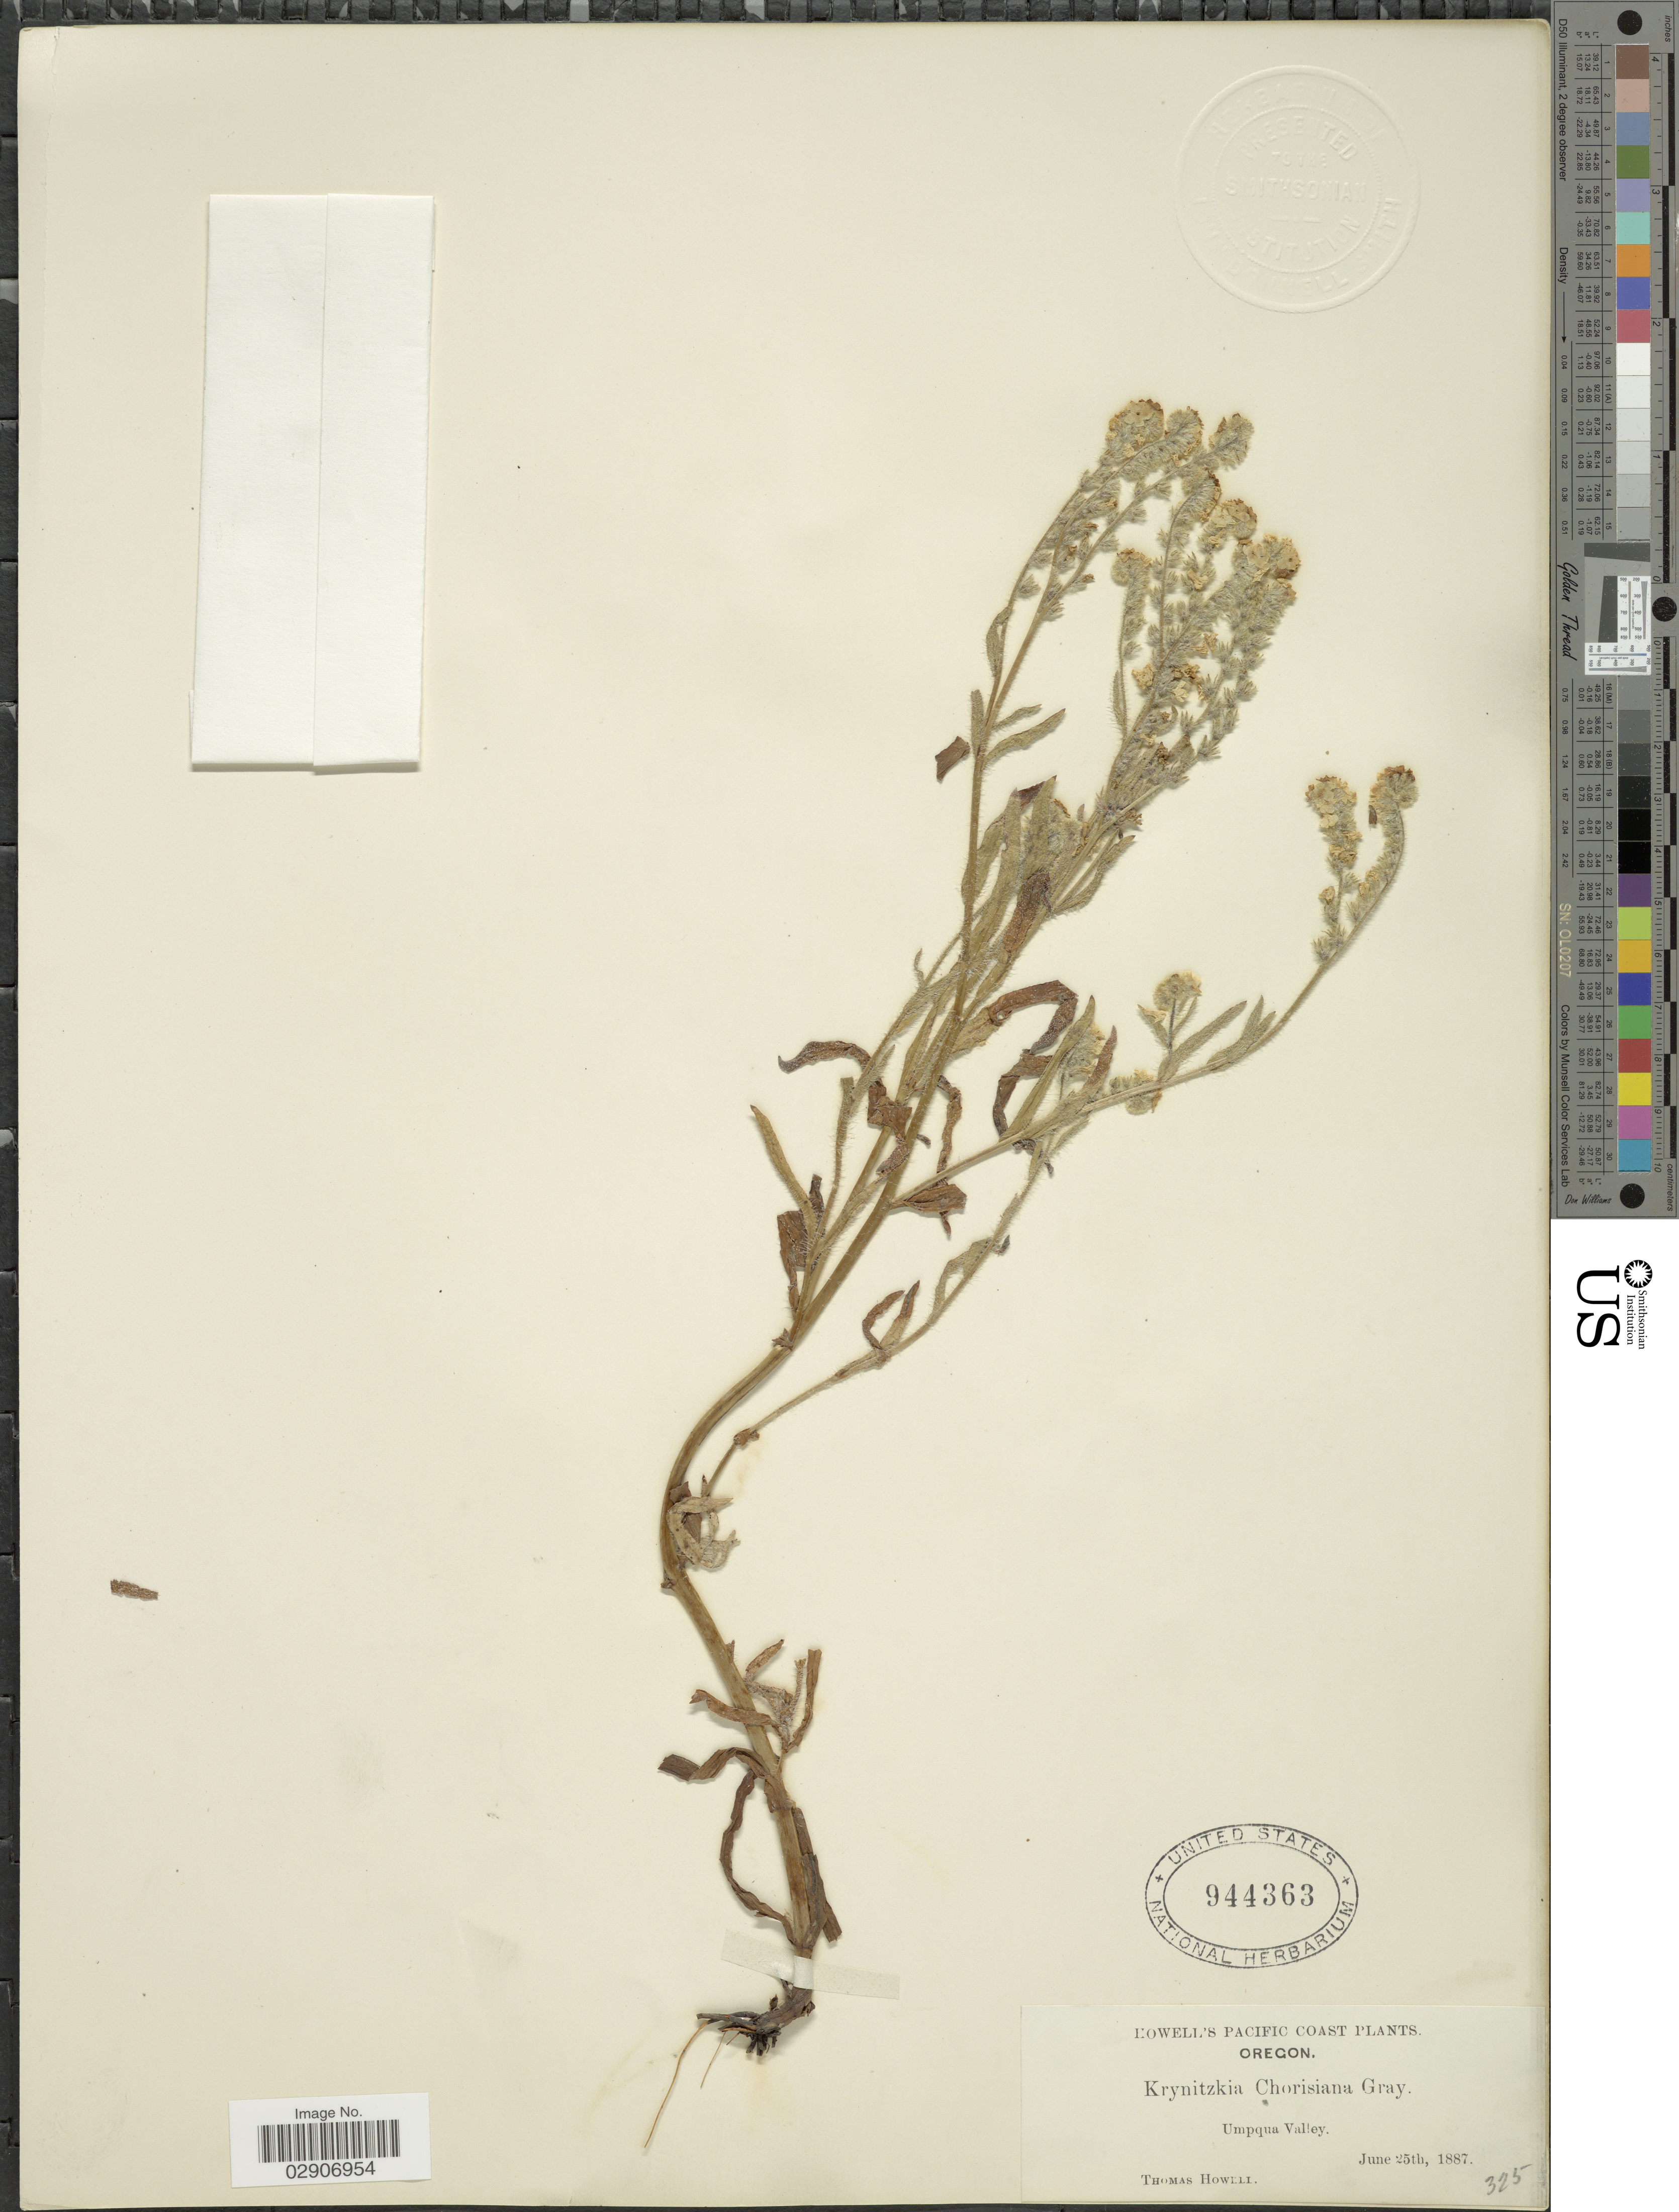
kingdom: Plantae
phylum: Tracheophyta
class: Magnoliopsida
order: Boraginales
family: Boraginaceae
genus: Plagiobothrys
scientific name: Plagiobothrys chorisianus var. chorisianus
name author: (Cham.) I.M. Johnst.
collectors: T. Howell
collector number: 325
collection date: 1887-06-25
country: United States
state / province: Oregon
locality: Pacific Coast. Umpqua Valley.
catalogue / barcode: US 944363